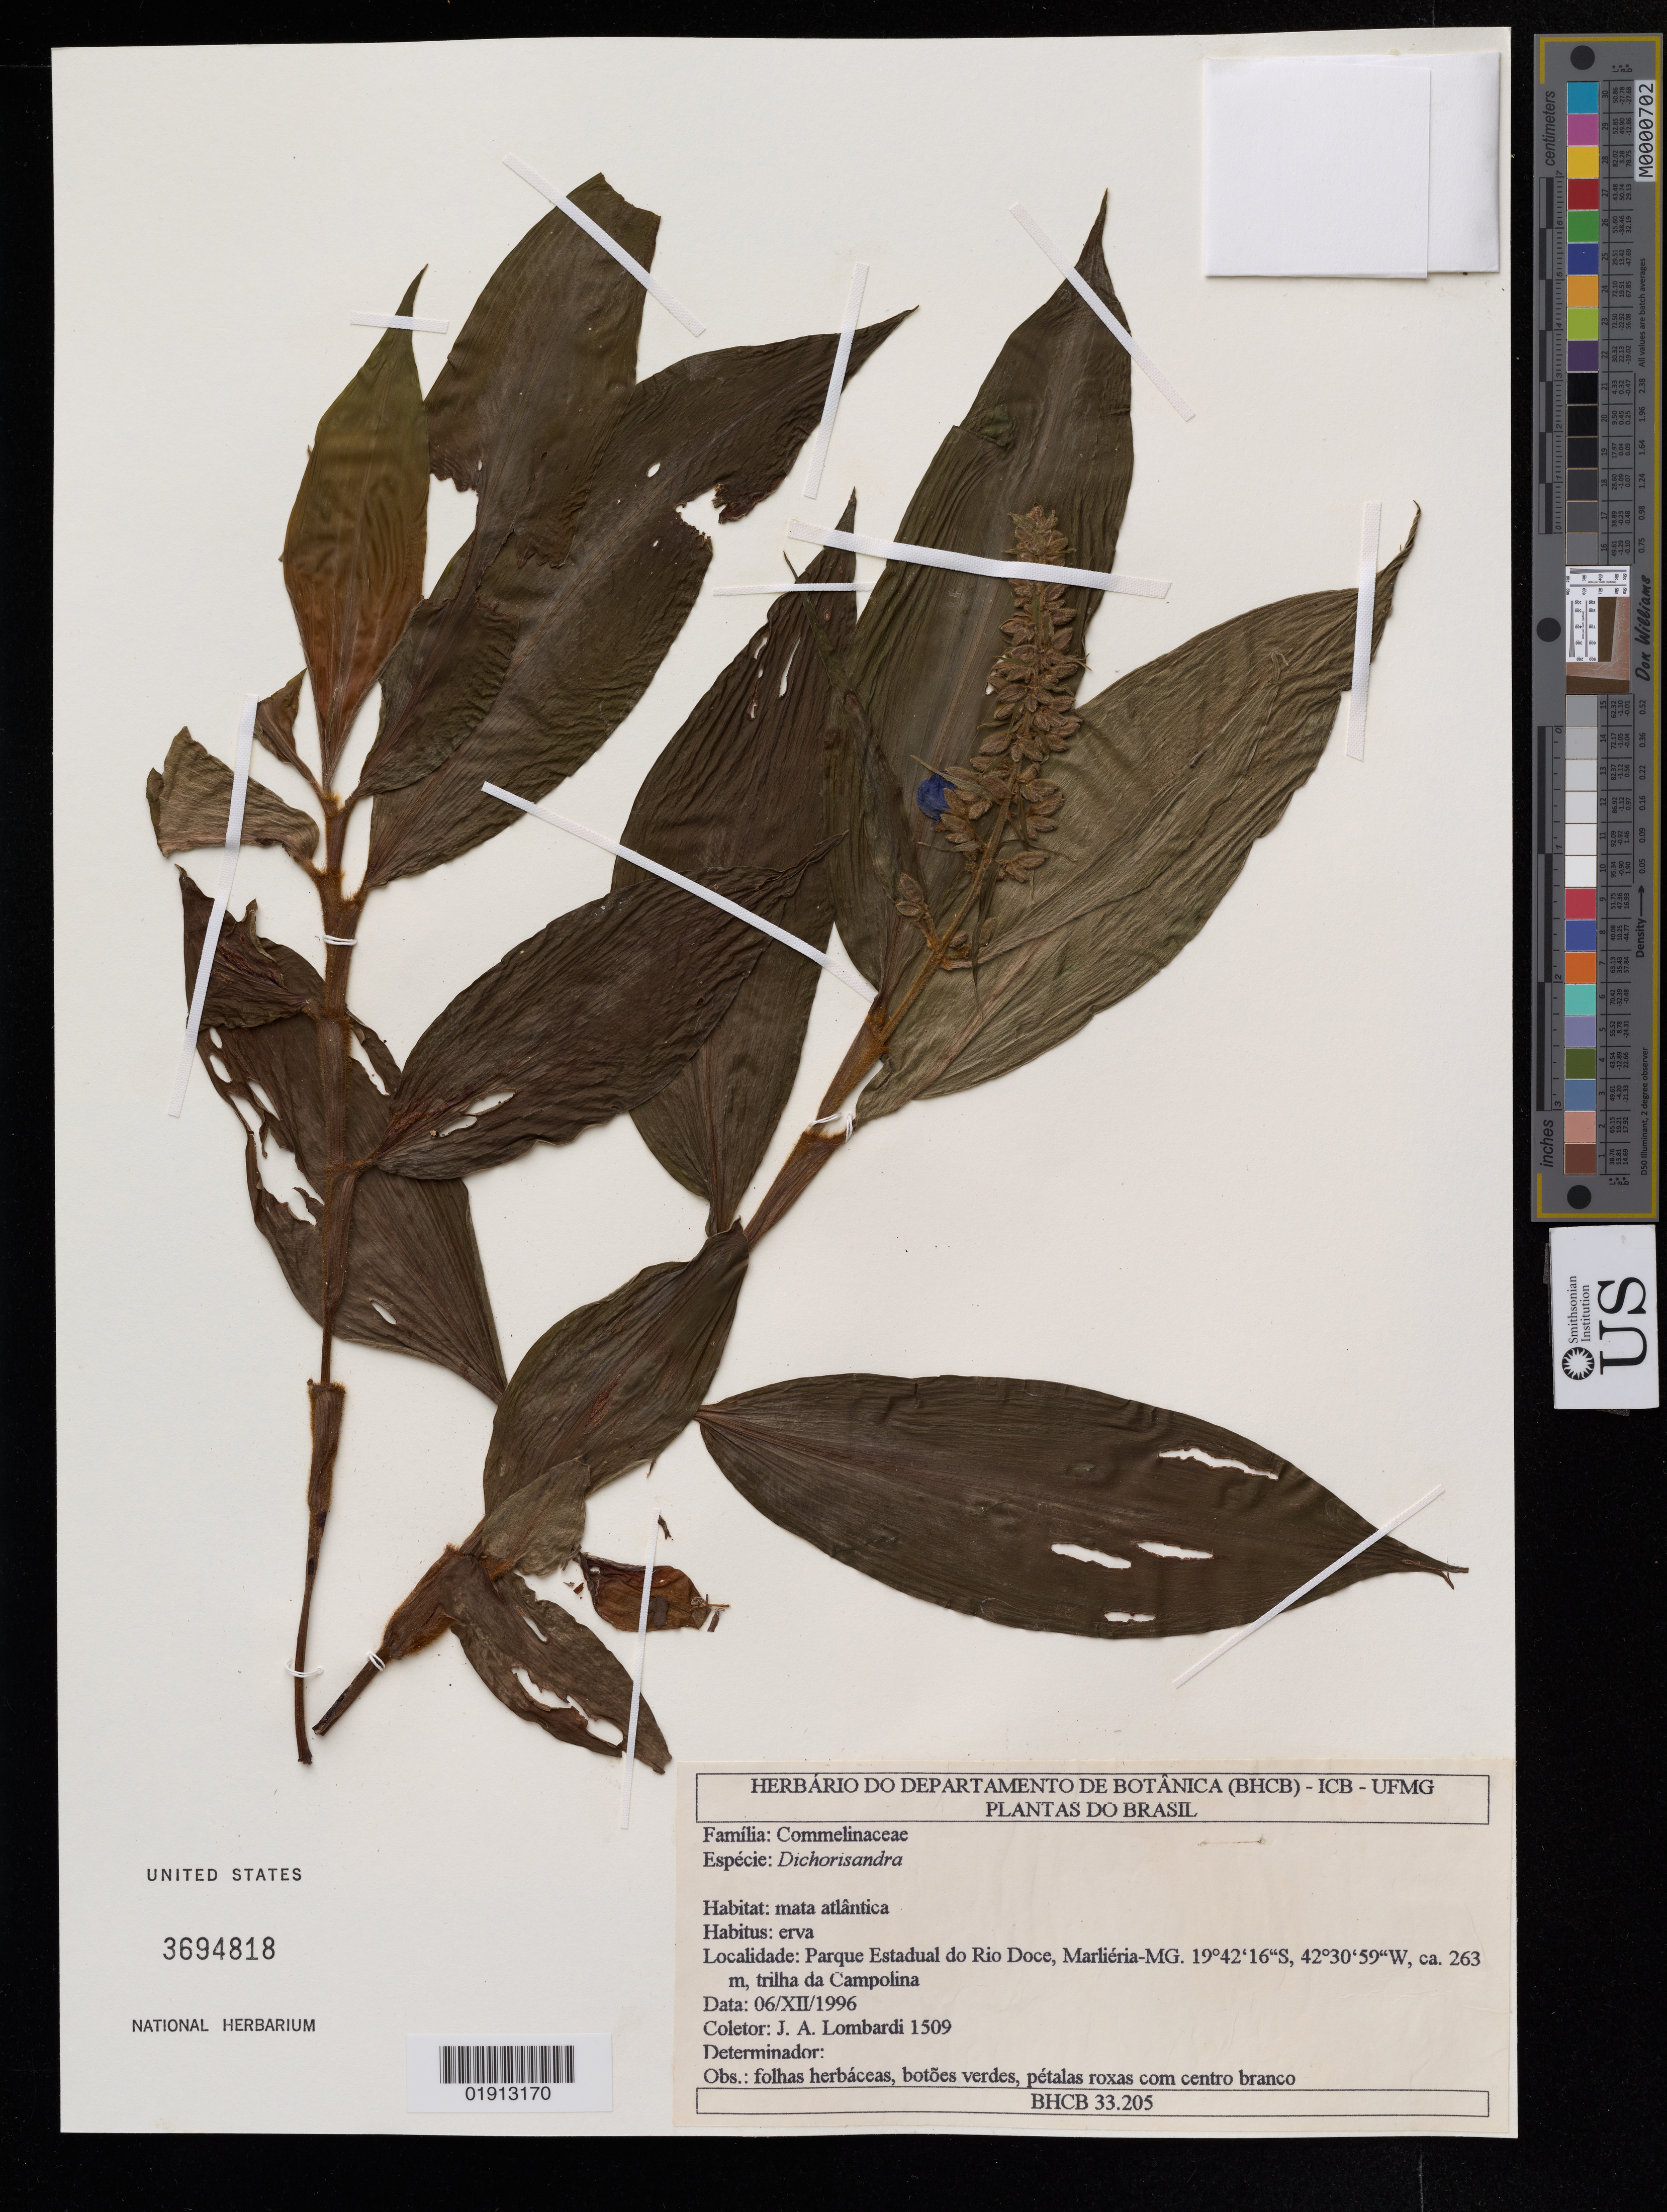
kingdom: Plantae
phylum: Tracheophyta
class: Liliopsida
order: Commelinales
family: Commelinaceae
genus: Dichorisandra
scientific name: Dichorisandra sp.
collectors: J. A. Lombardi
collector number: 1509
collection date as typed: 06/XII/1996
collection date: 1996-12-06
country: Brazil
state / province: Minas Gerais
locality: Parque Estadual do Rio Doce, Marlieria.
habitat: mata atlantica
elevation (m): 263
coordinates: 19 42 16 S, 42 30 59 W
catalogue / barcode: US 3694818